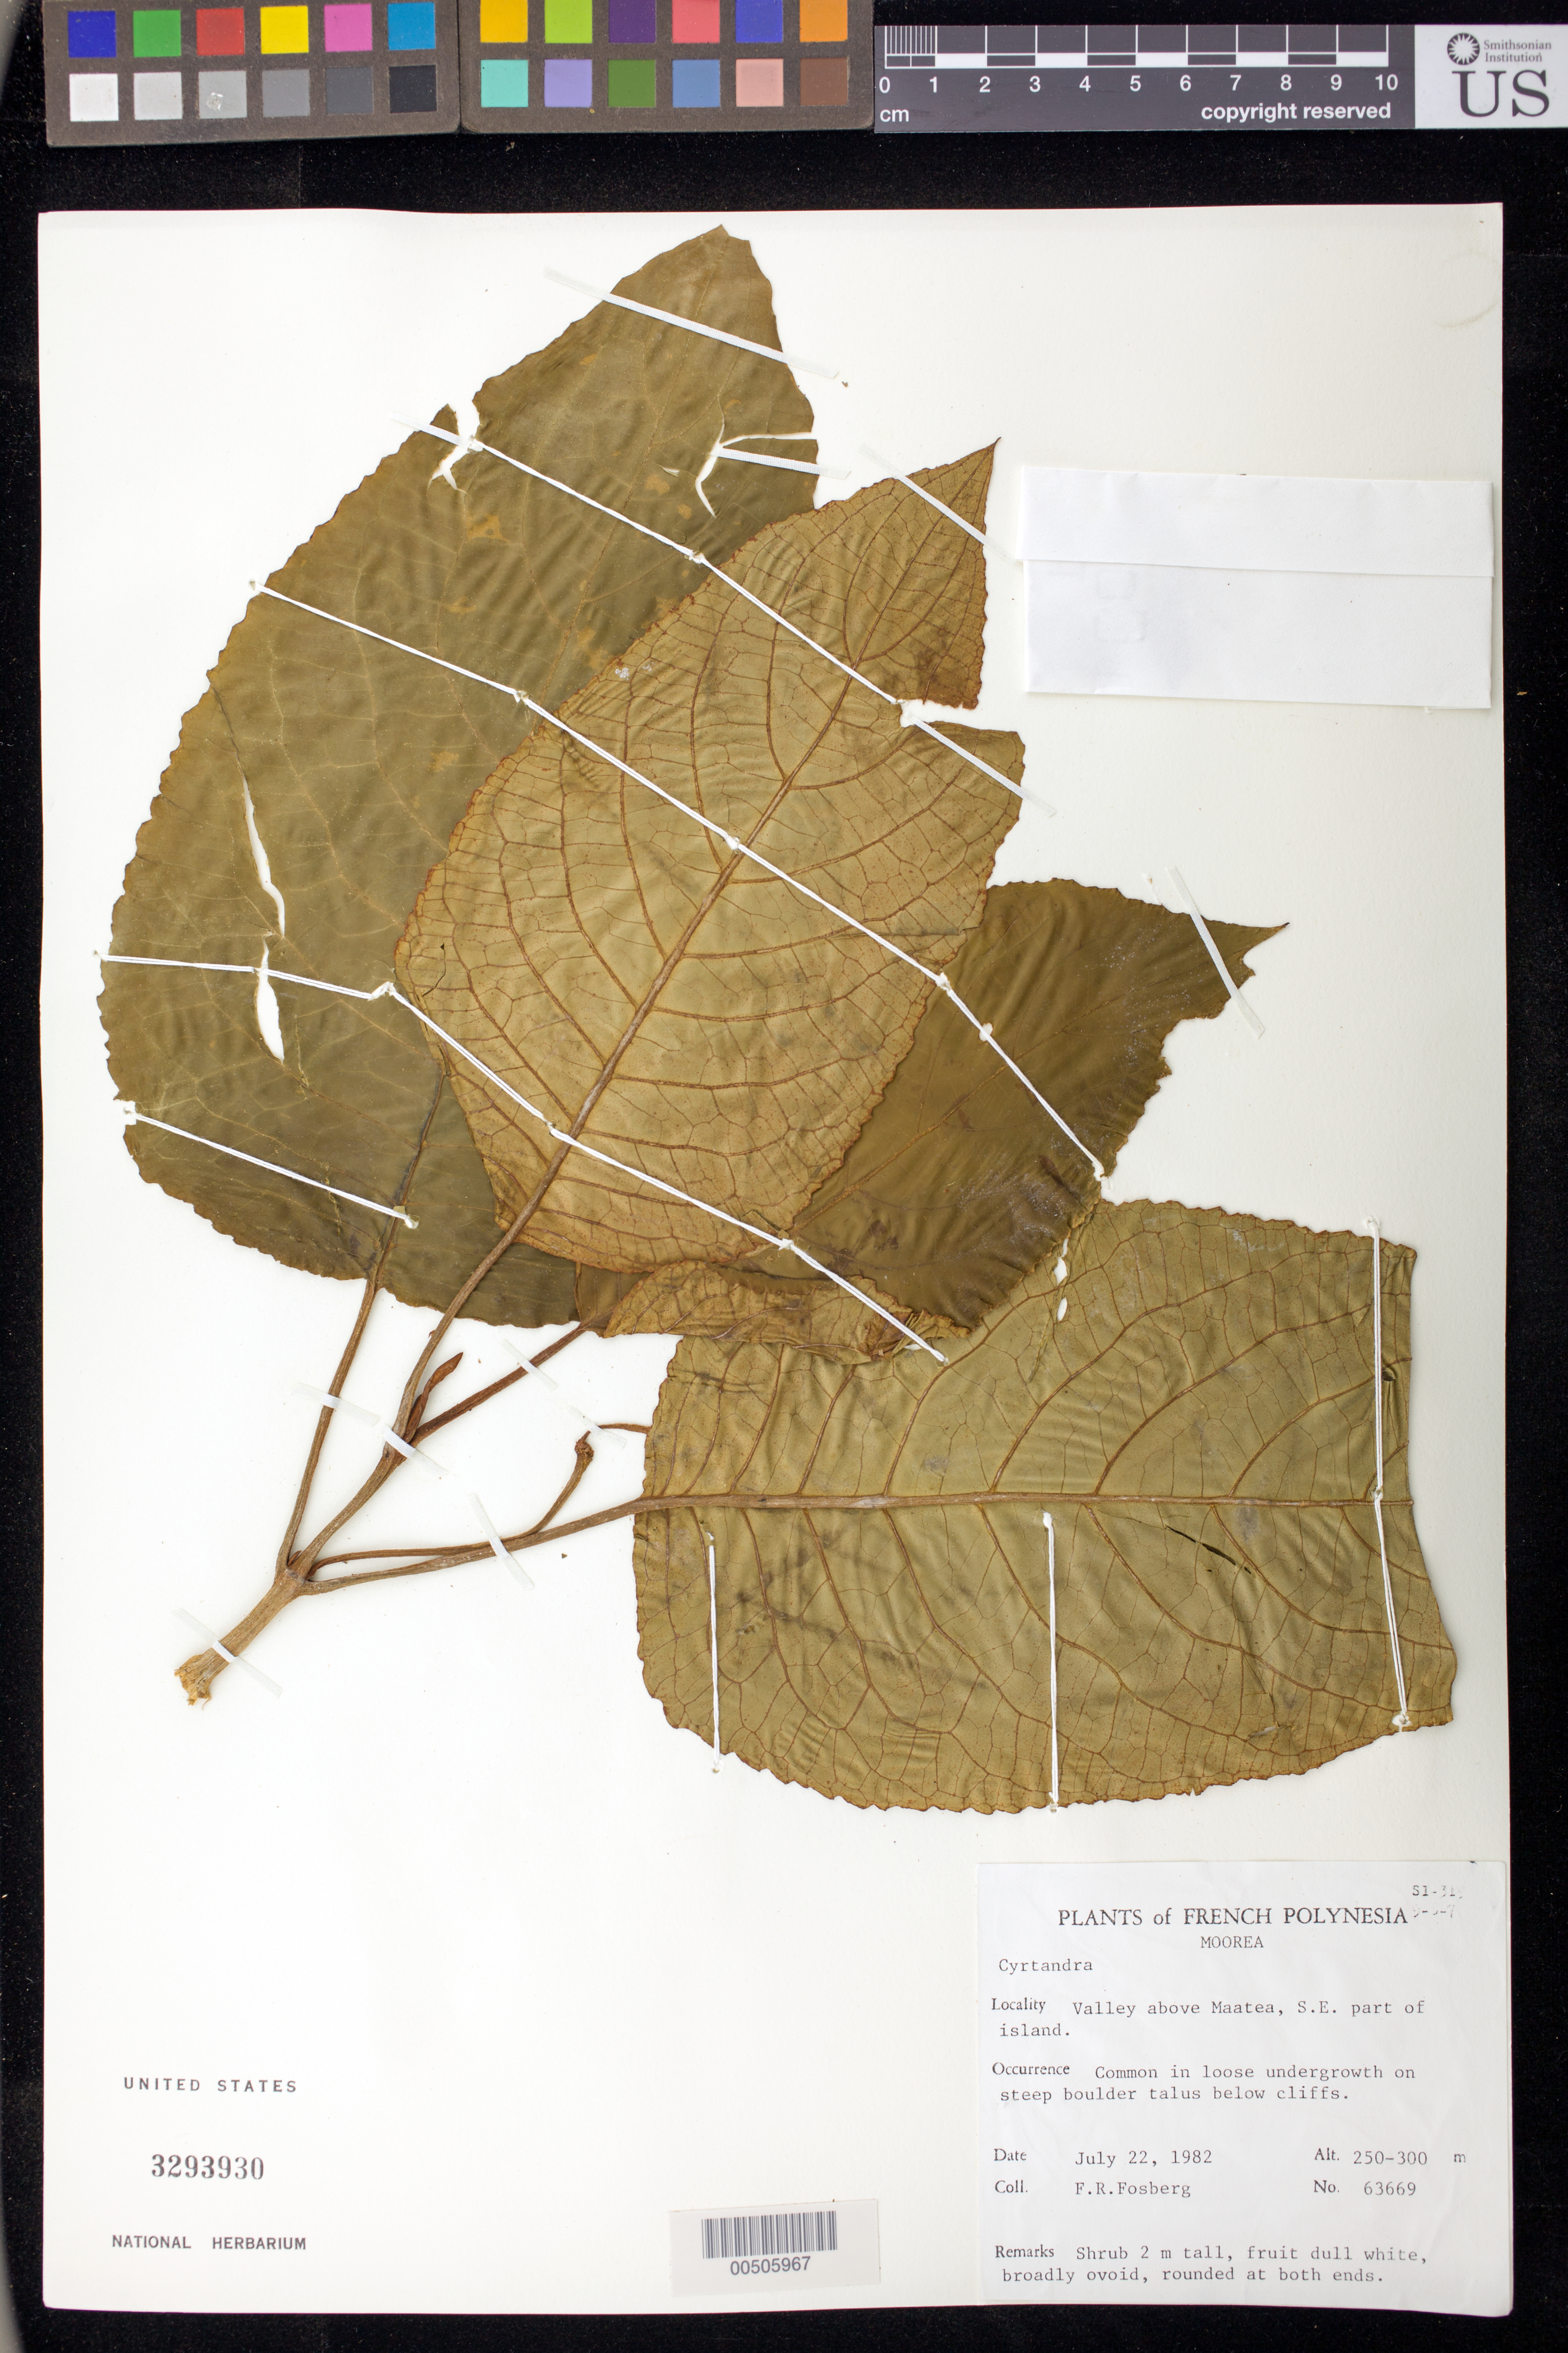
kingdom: Plantae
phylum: Tracheophyta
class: Magnoliopsida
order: Lamiales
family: Gesneriaceae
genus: Cyrtandra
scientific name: Cyrtandra sp.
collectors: F. R. Fosberg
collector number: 63669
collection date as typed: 22 Jul 1982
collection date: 1982-07-22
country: French Polynesia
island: Moorea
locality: Maatea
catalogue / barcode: US 3293930